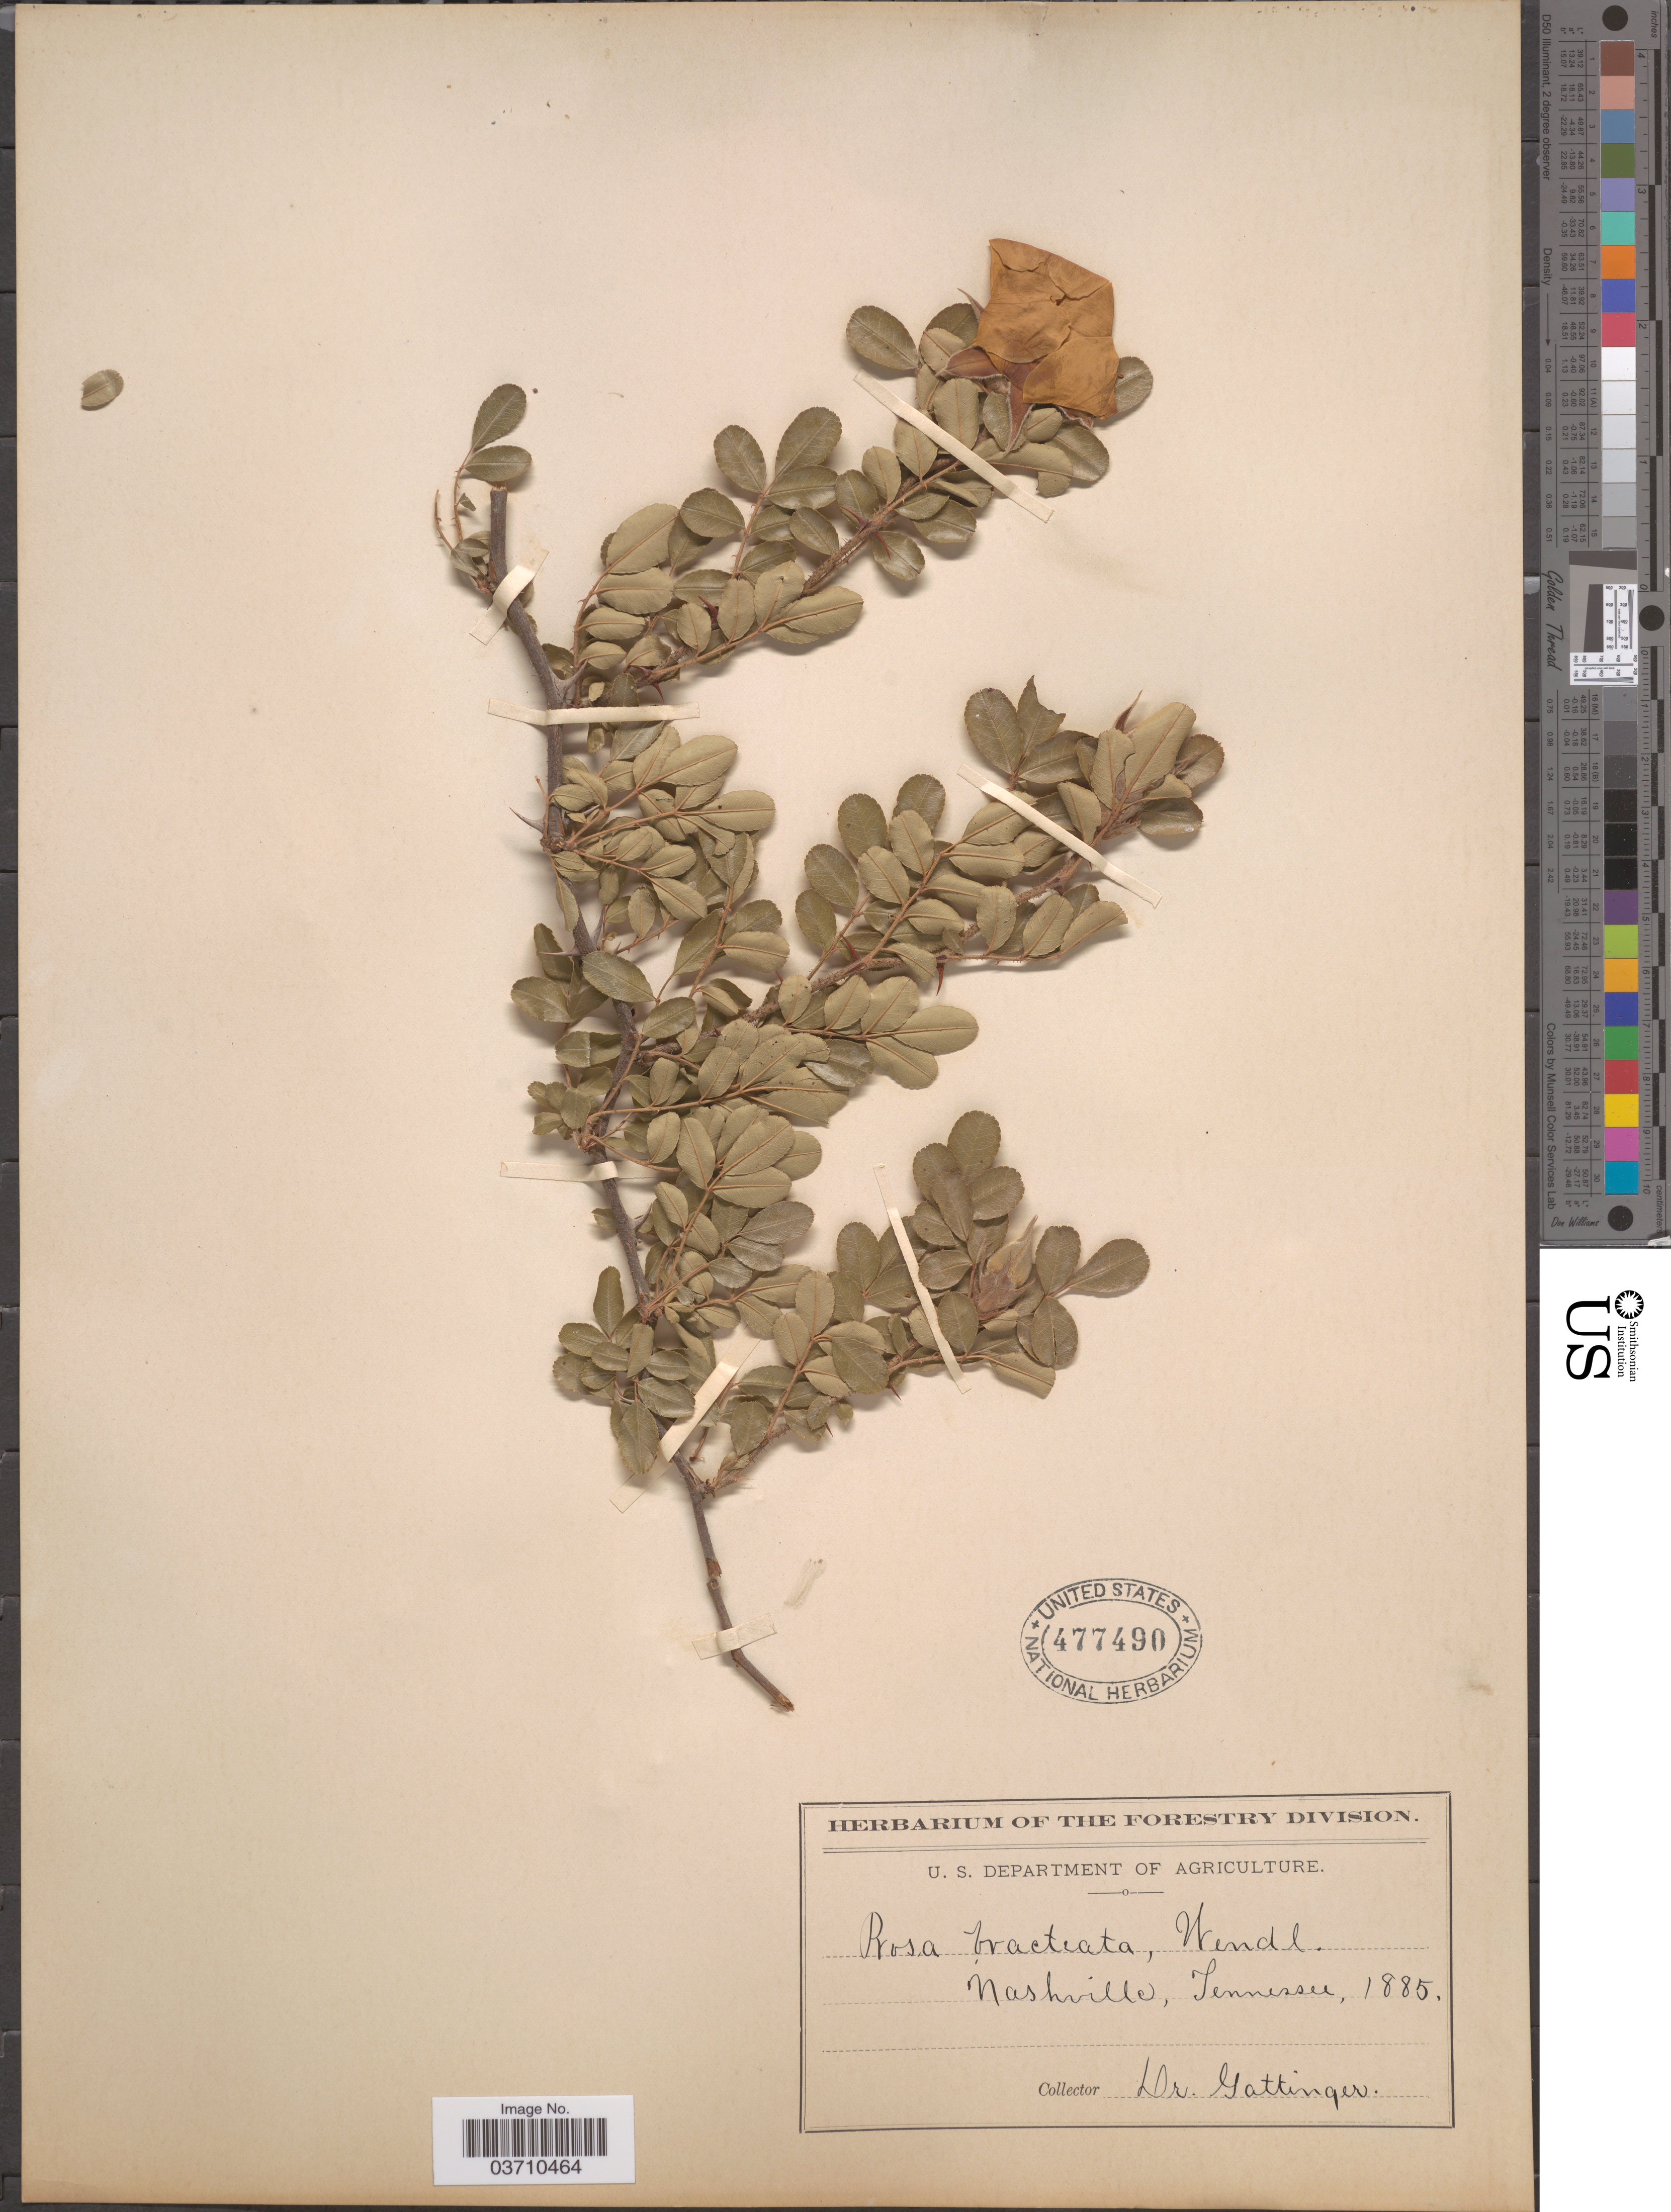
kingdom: Plantae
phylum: Tracheophyta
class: Magnoliopsida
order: Rosales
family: Rosaceae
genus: Rosa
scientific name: Rosa bracteata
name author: J.C. Wendl.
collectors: Gattinger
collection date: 1885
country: United States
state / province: Tennessee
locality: Nashville.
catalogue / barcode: US 477490